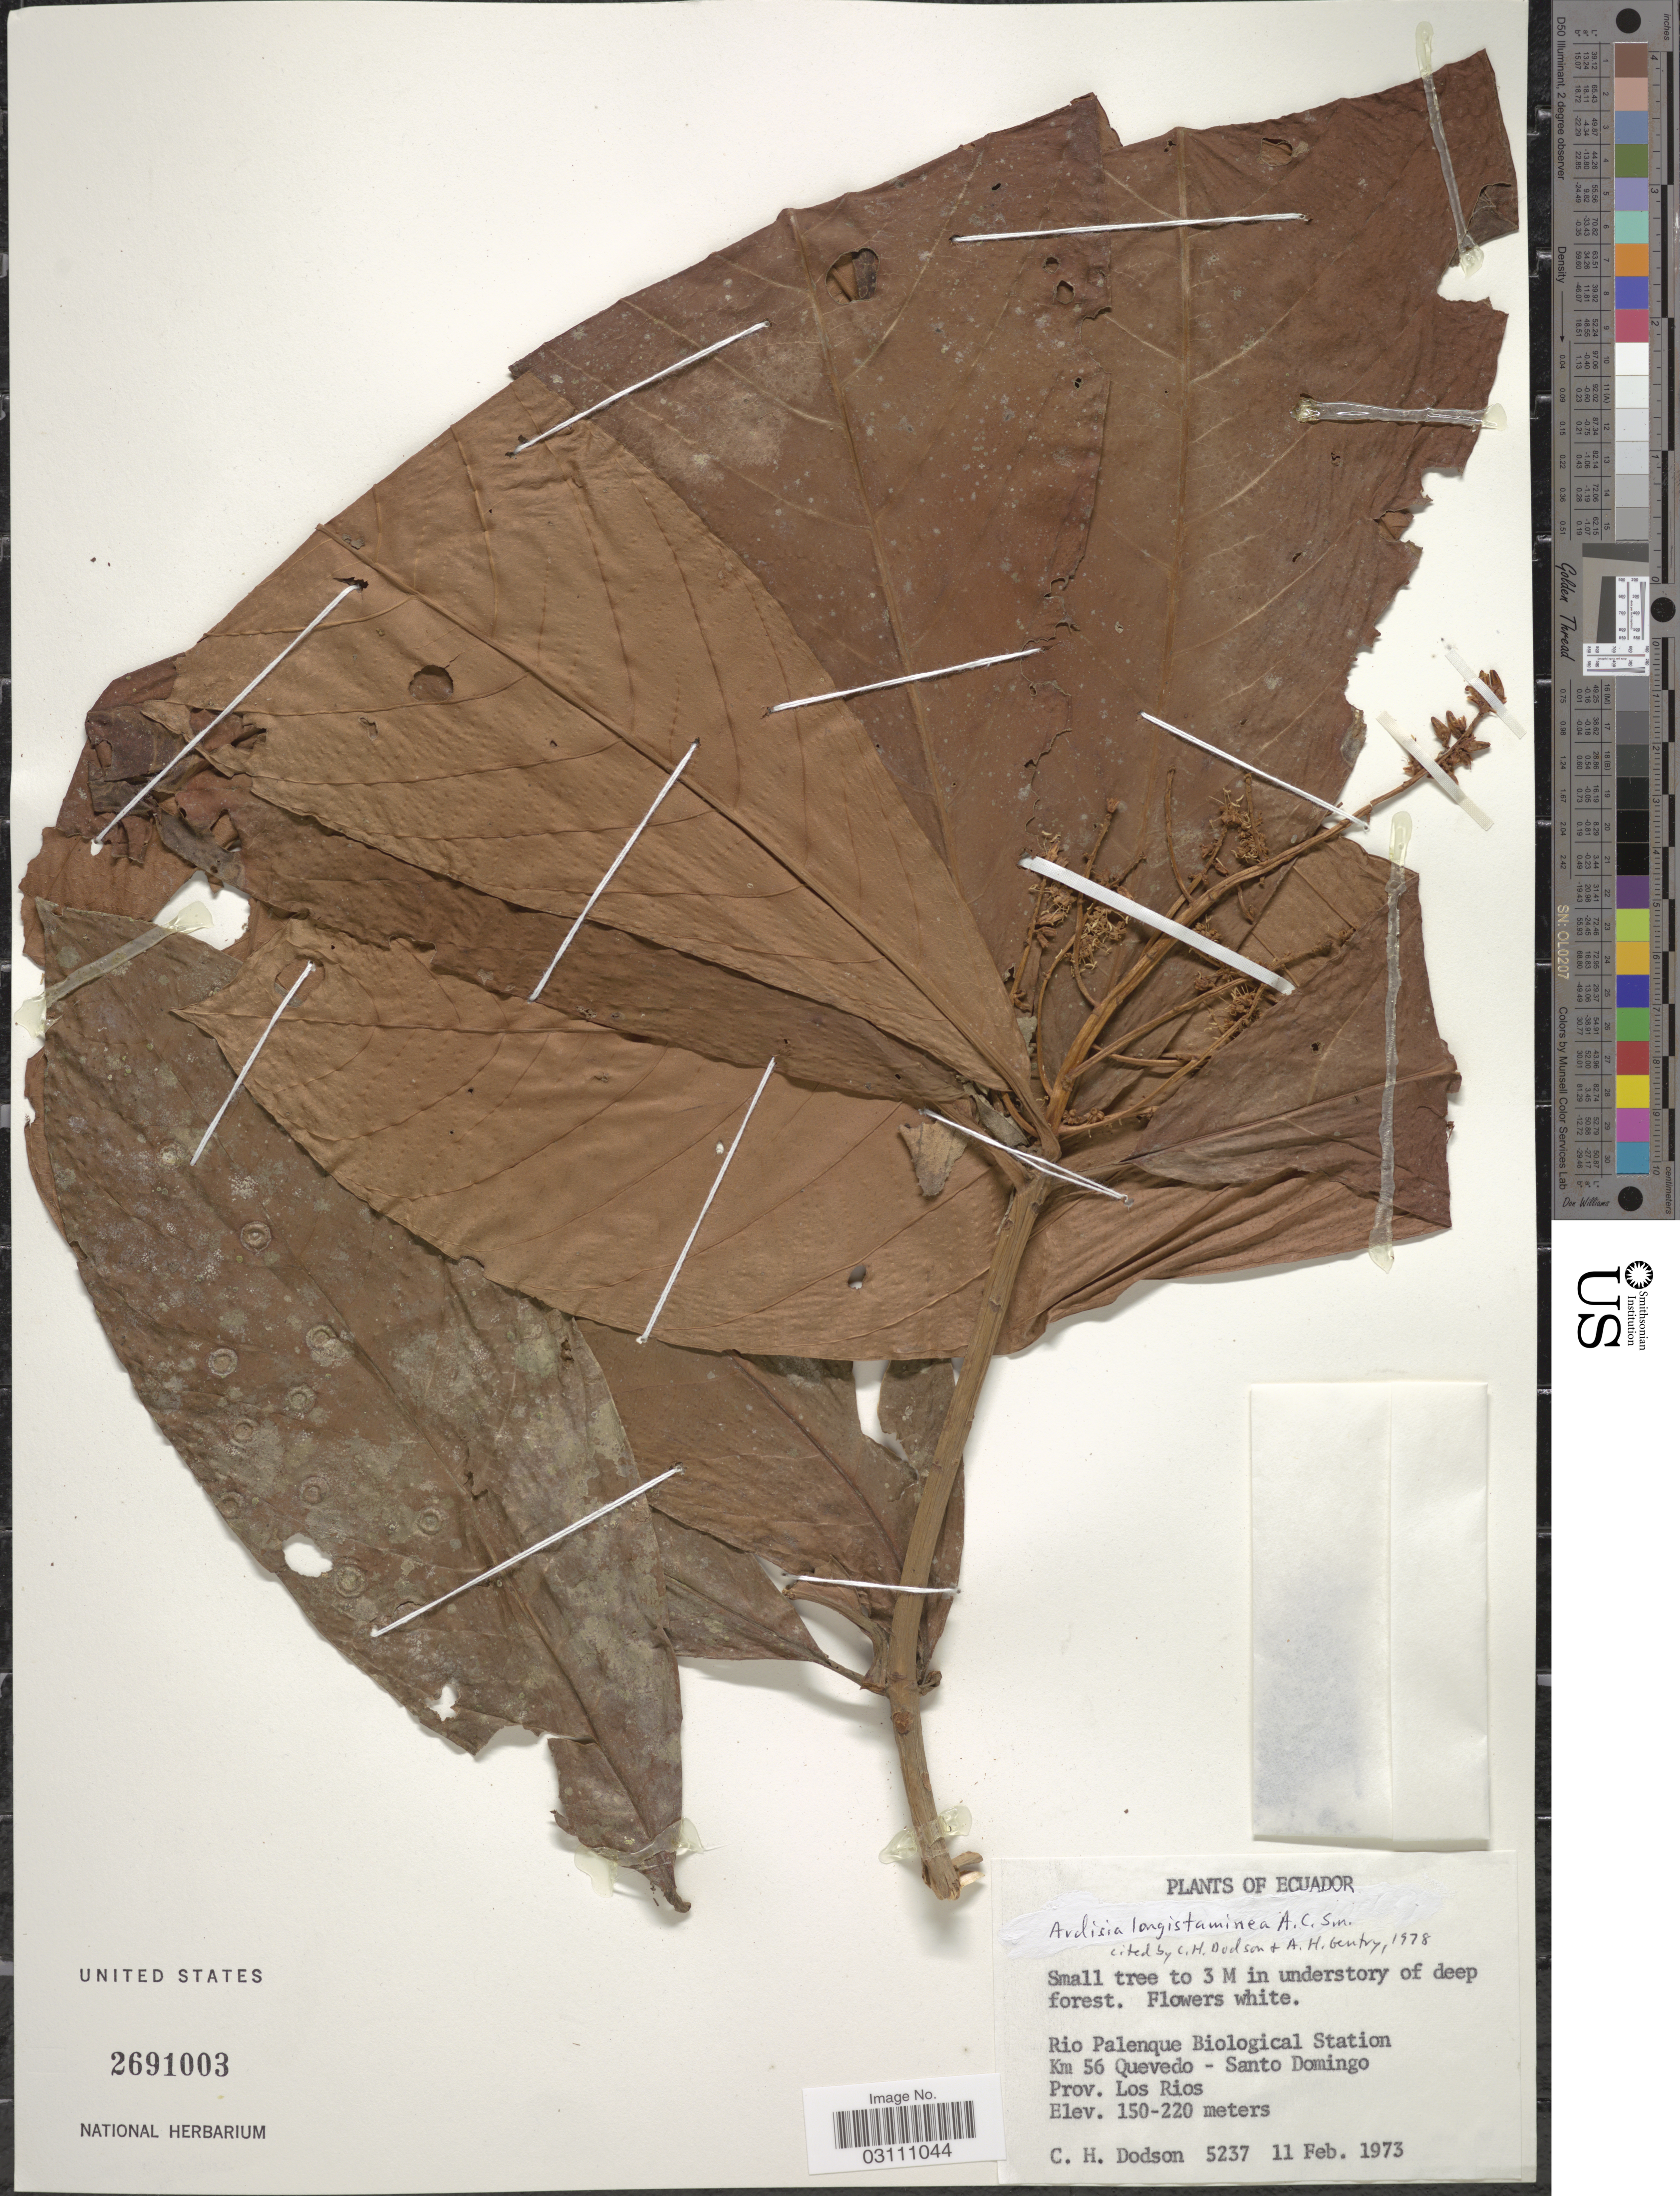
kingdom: Plantae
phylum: Tracheophyta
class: Magnoliopsida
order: Ericales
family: Primulaceae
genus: Ardisia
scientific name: Ardisia longistaminea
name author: A.C. Sm.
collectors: C. H. Dodson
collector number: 5237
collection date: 1973-02-11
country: Ecuador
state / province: Los Ríos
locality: Rio Palenque Biological Station Km 56 Quevedo - Santo Domingo.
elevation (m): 150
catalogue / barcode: US 2691003